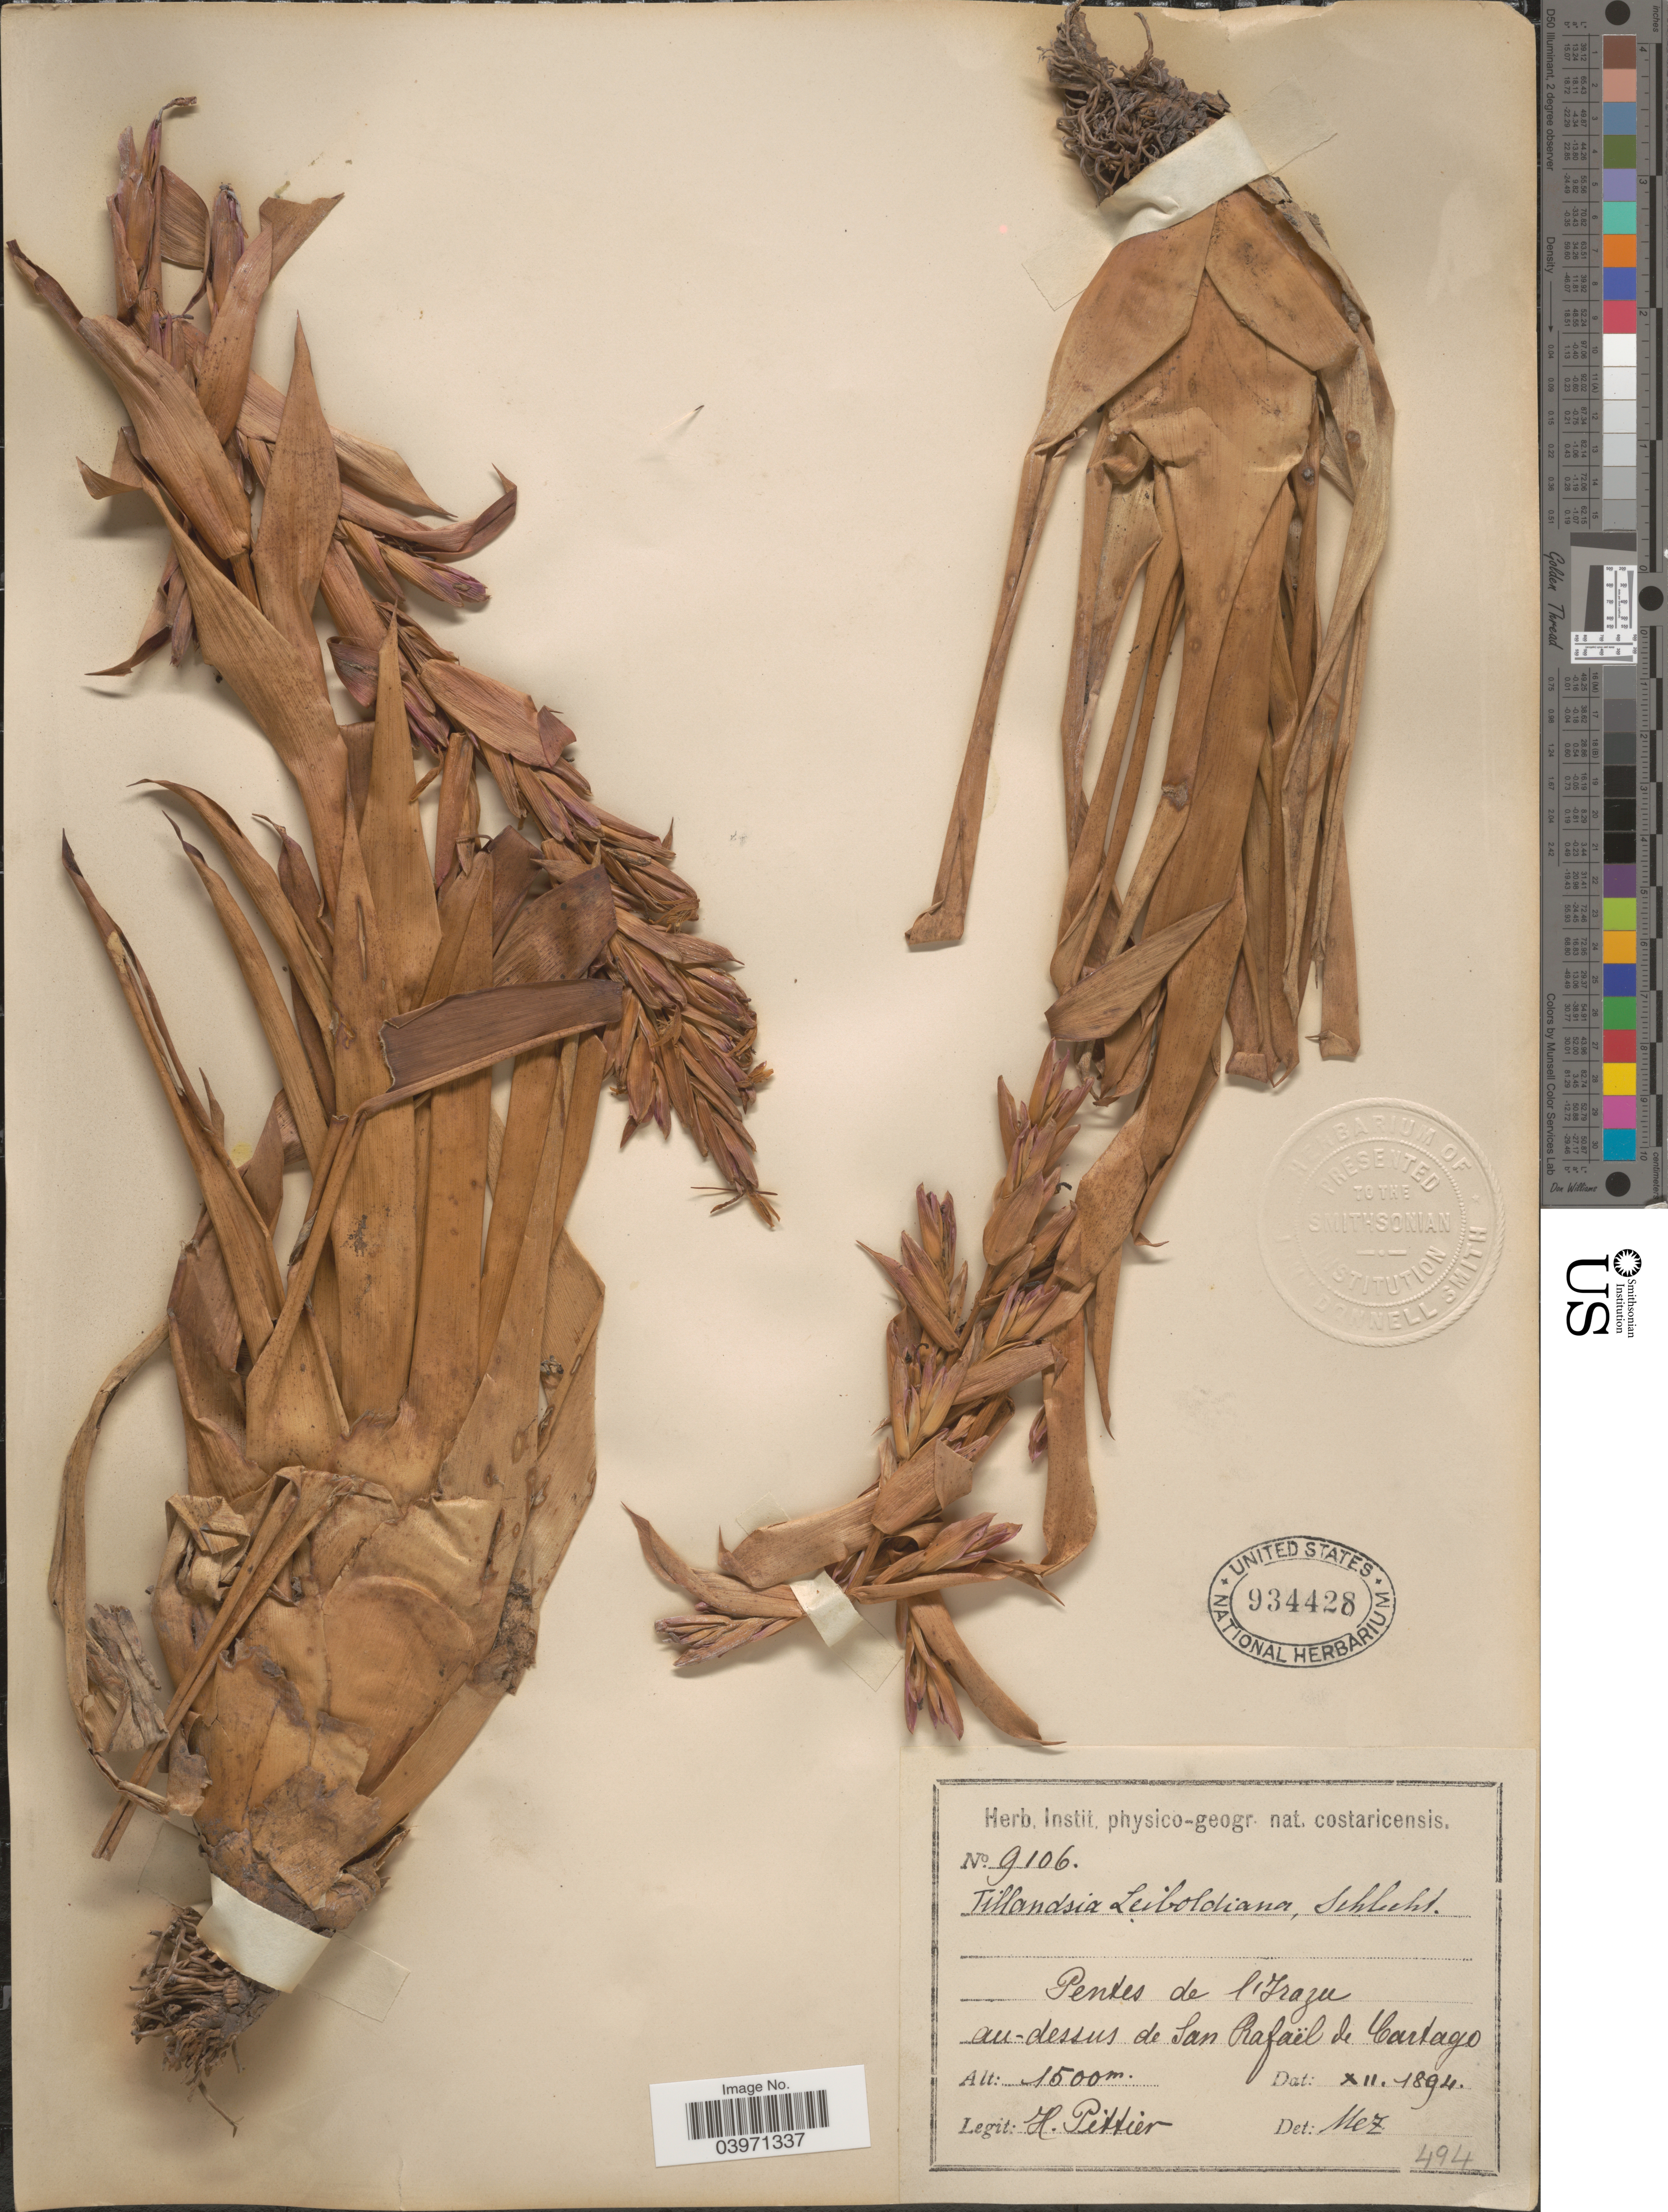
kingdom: Plantae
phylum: Tracheophyta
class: Liliopsida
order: Poales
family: Bromeliaceae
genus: Tillandsia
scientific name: Tillandsia leiboldiana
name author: Schltdl.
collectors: H. F. Pittier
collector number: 9106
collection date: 1894-12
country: Costa Rica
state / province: Cartago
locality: Pentes de l'Irazu au-dessus de San Rafaël de Cartago.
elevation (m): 1500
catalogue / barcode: US 934428